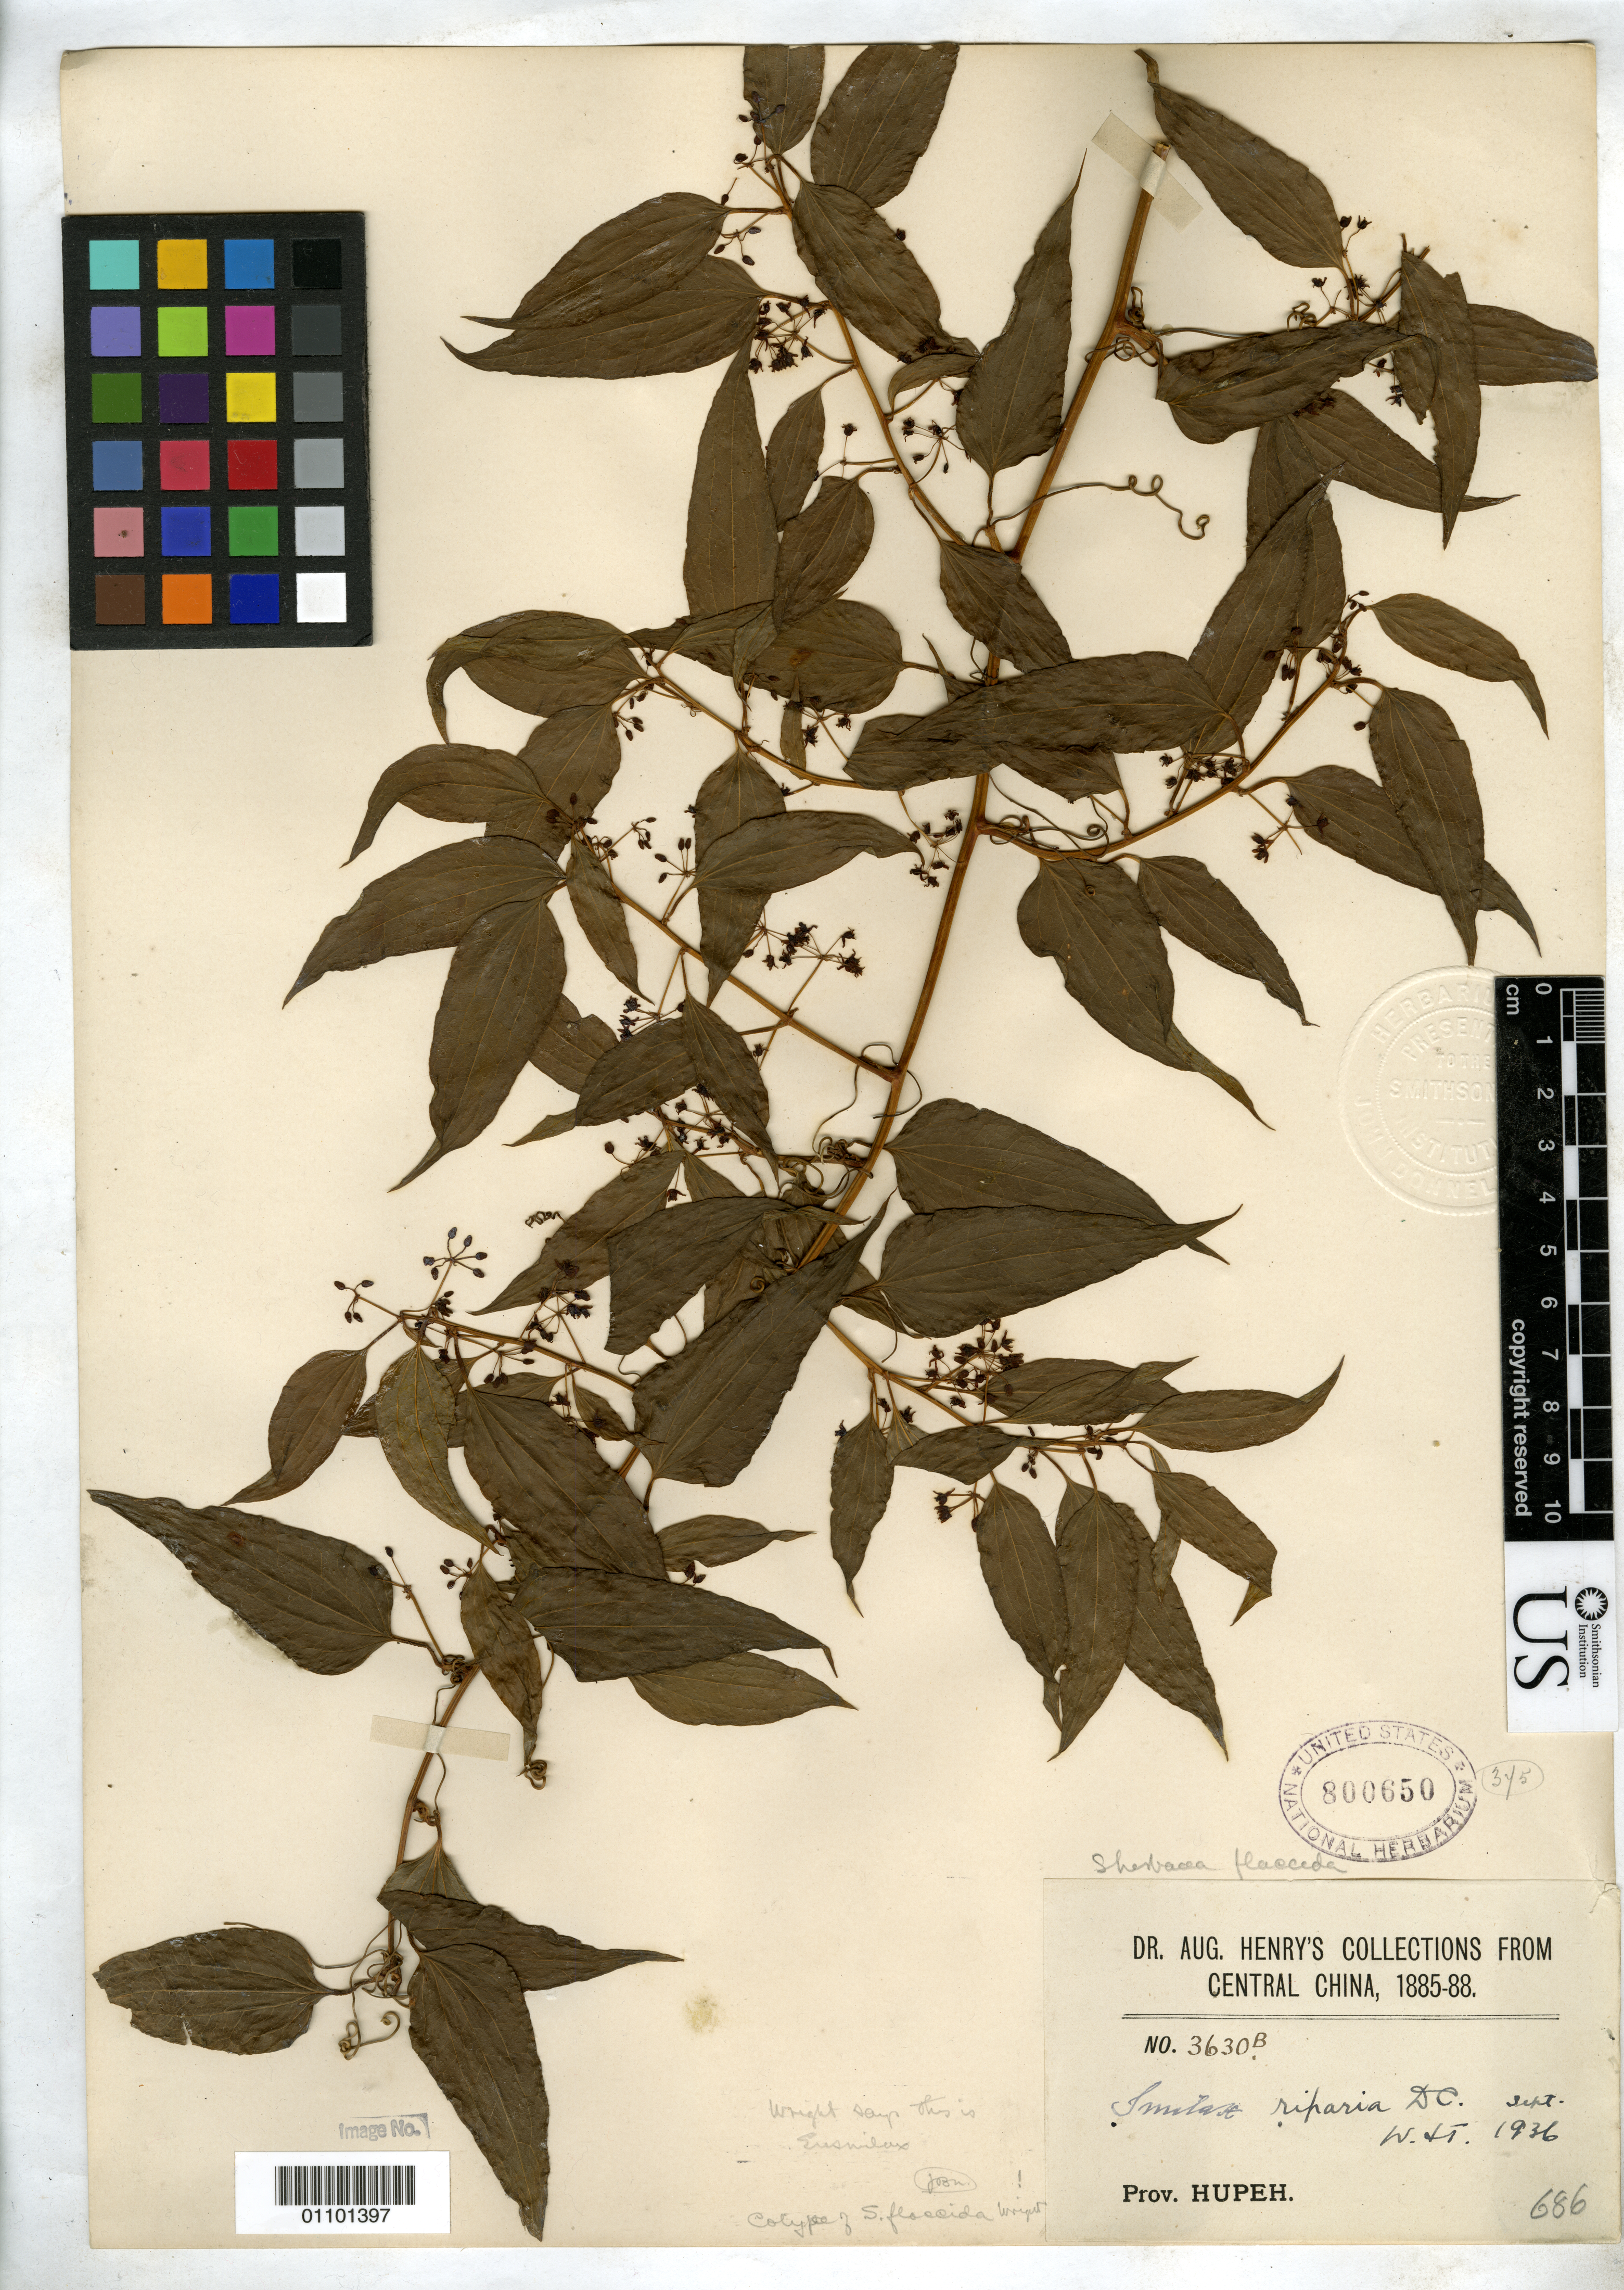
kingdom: Plantae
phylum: Tracheophyta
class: Liliopsida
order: Liliales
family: Smilacaceae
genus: Smilax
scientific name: Smilax flaccida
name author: C.H. Wright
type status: Isosyntype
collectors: A. Henry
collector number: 3630 A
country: China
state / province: Hubei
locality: Prov. Hupeh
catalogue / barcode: US 800650